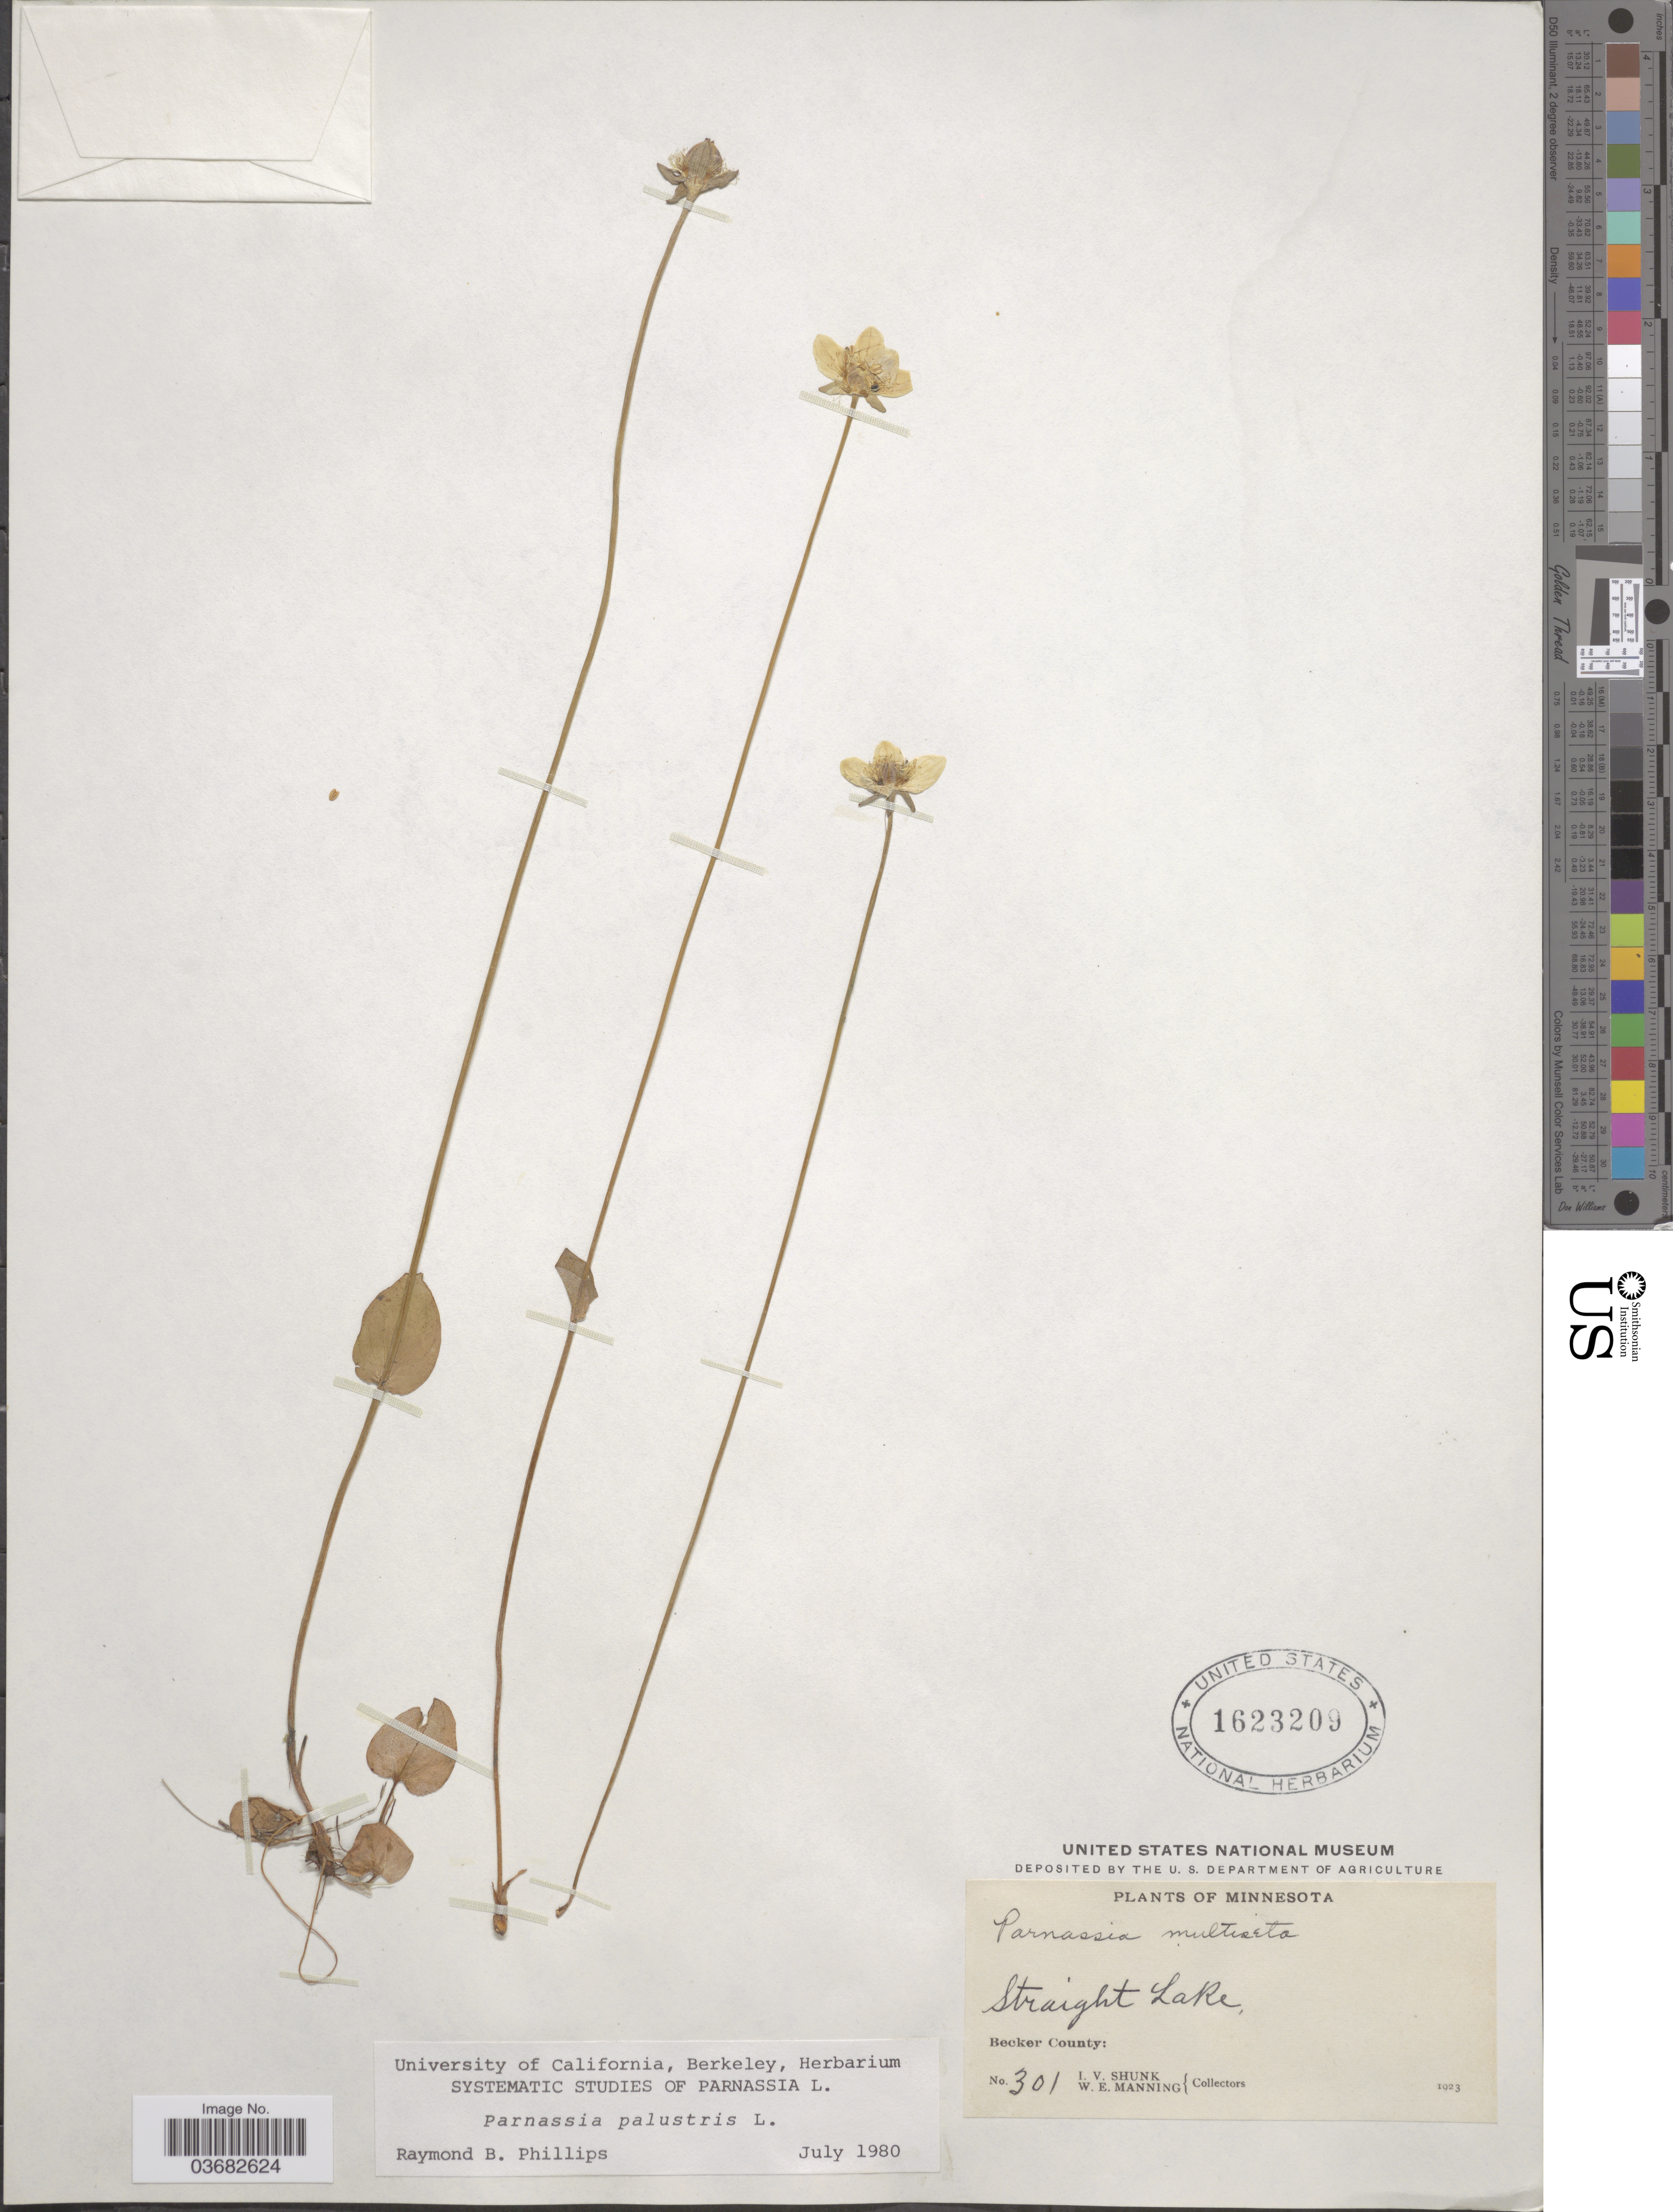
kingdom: Plantae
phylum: Tracheophyta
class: Magnoliopsida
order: Celastrales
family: Parnassiaceae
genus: Parnassia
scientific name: Parnassia palustris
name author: L.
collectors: I. Shunk & W. Manning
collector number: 301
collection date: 1923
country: United States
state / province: Minnesota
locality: Straight Lake. Becker County.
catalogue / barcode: US 1623209